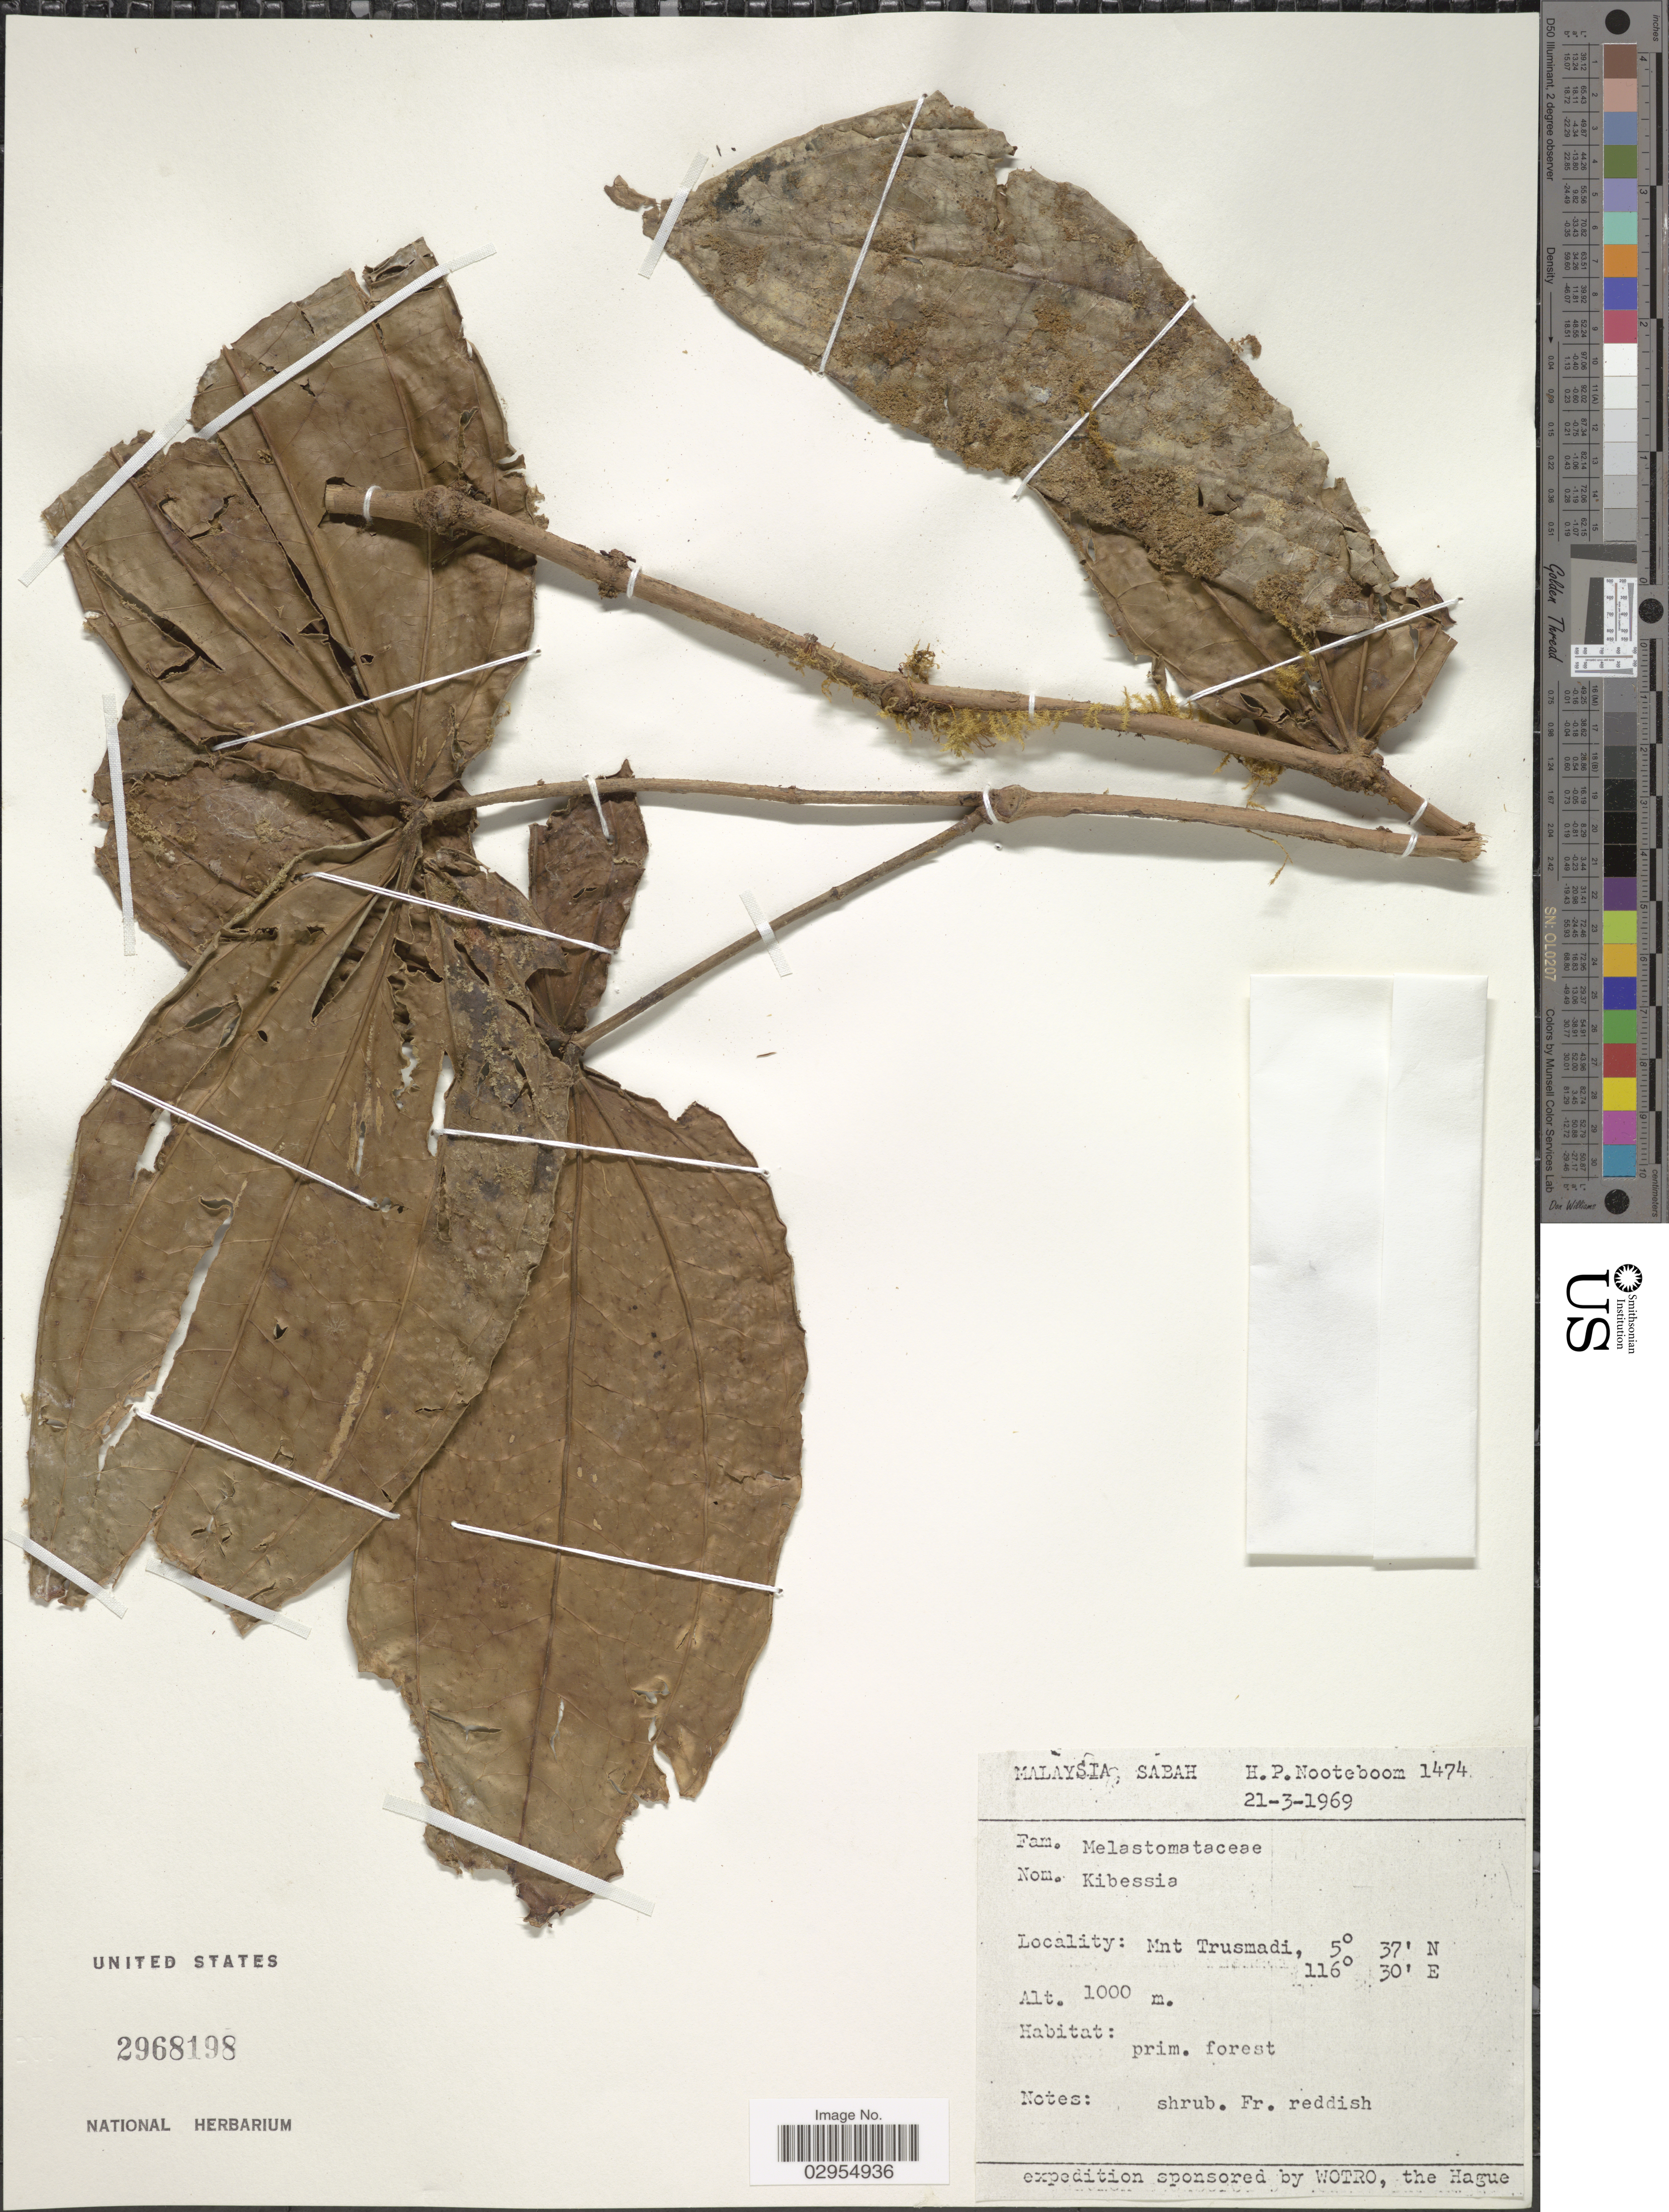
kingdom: Plantae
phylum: Tracheophyta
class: Magnoliopsida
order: Myrtales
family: Melastomataceae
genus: Pternandra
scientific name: Pternandra cogniauxii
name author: M.P. Nayar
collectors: H. P. Nooteboom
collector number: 1474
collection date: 1969-03-21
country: Malaysia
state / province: Sabah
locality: Mnt Trusmadi.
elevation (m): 1000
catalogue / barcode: US 2968198